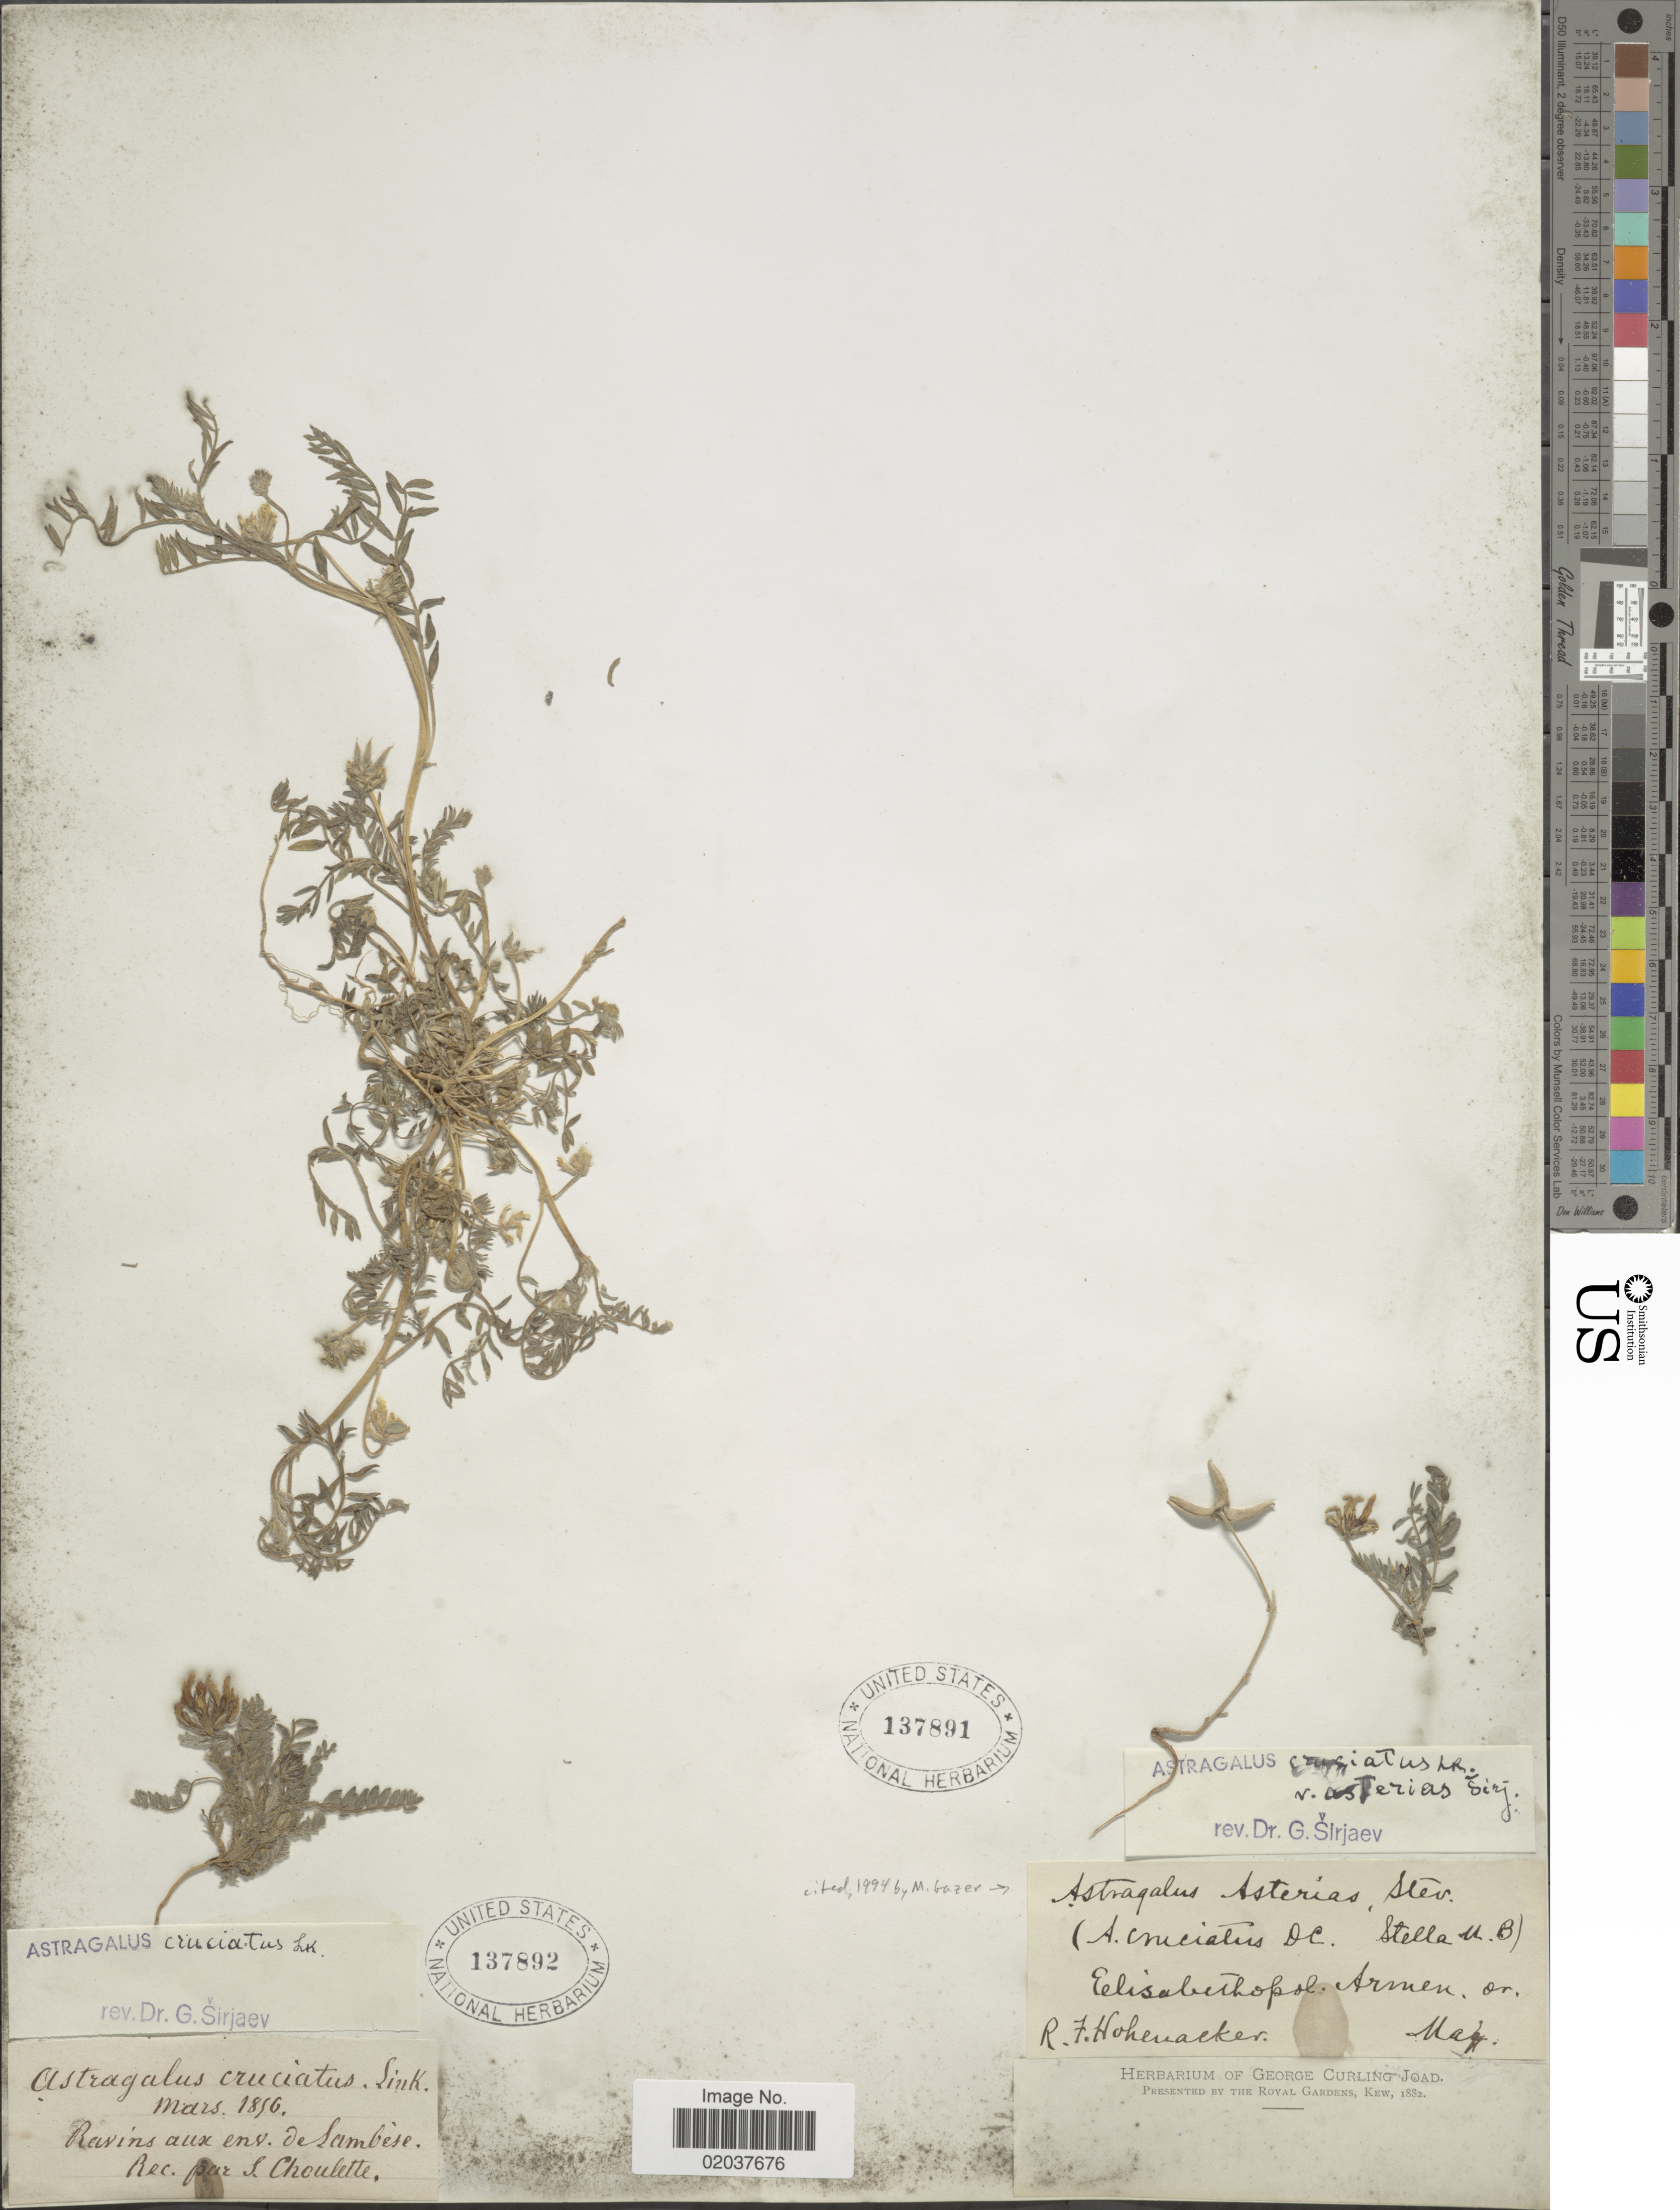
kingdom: Plantae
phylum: Tracheophyta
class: Magnoliopsida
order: Fabales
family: Fabaceae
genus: Astragalus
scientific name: Astragalus asterias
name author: Steven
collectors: S. Choulette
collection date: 1856-03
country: Algeria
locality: Ravins aux env. de Lambese.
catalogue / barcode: US 137892